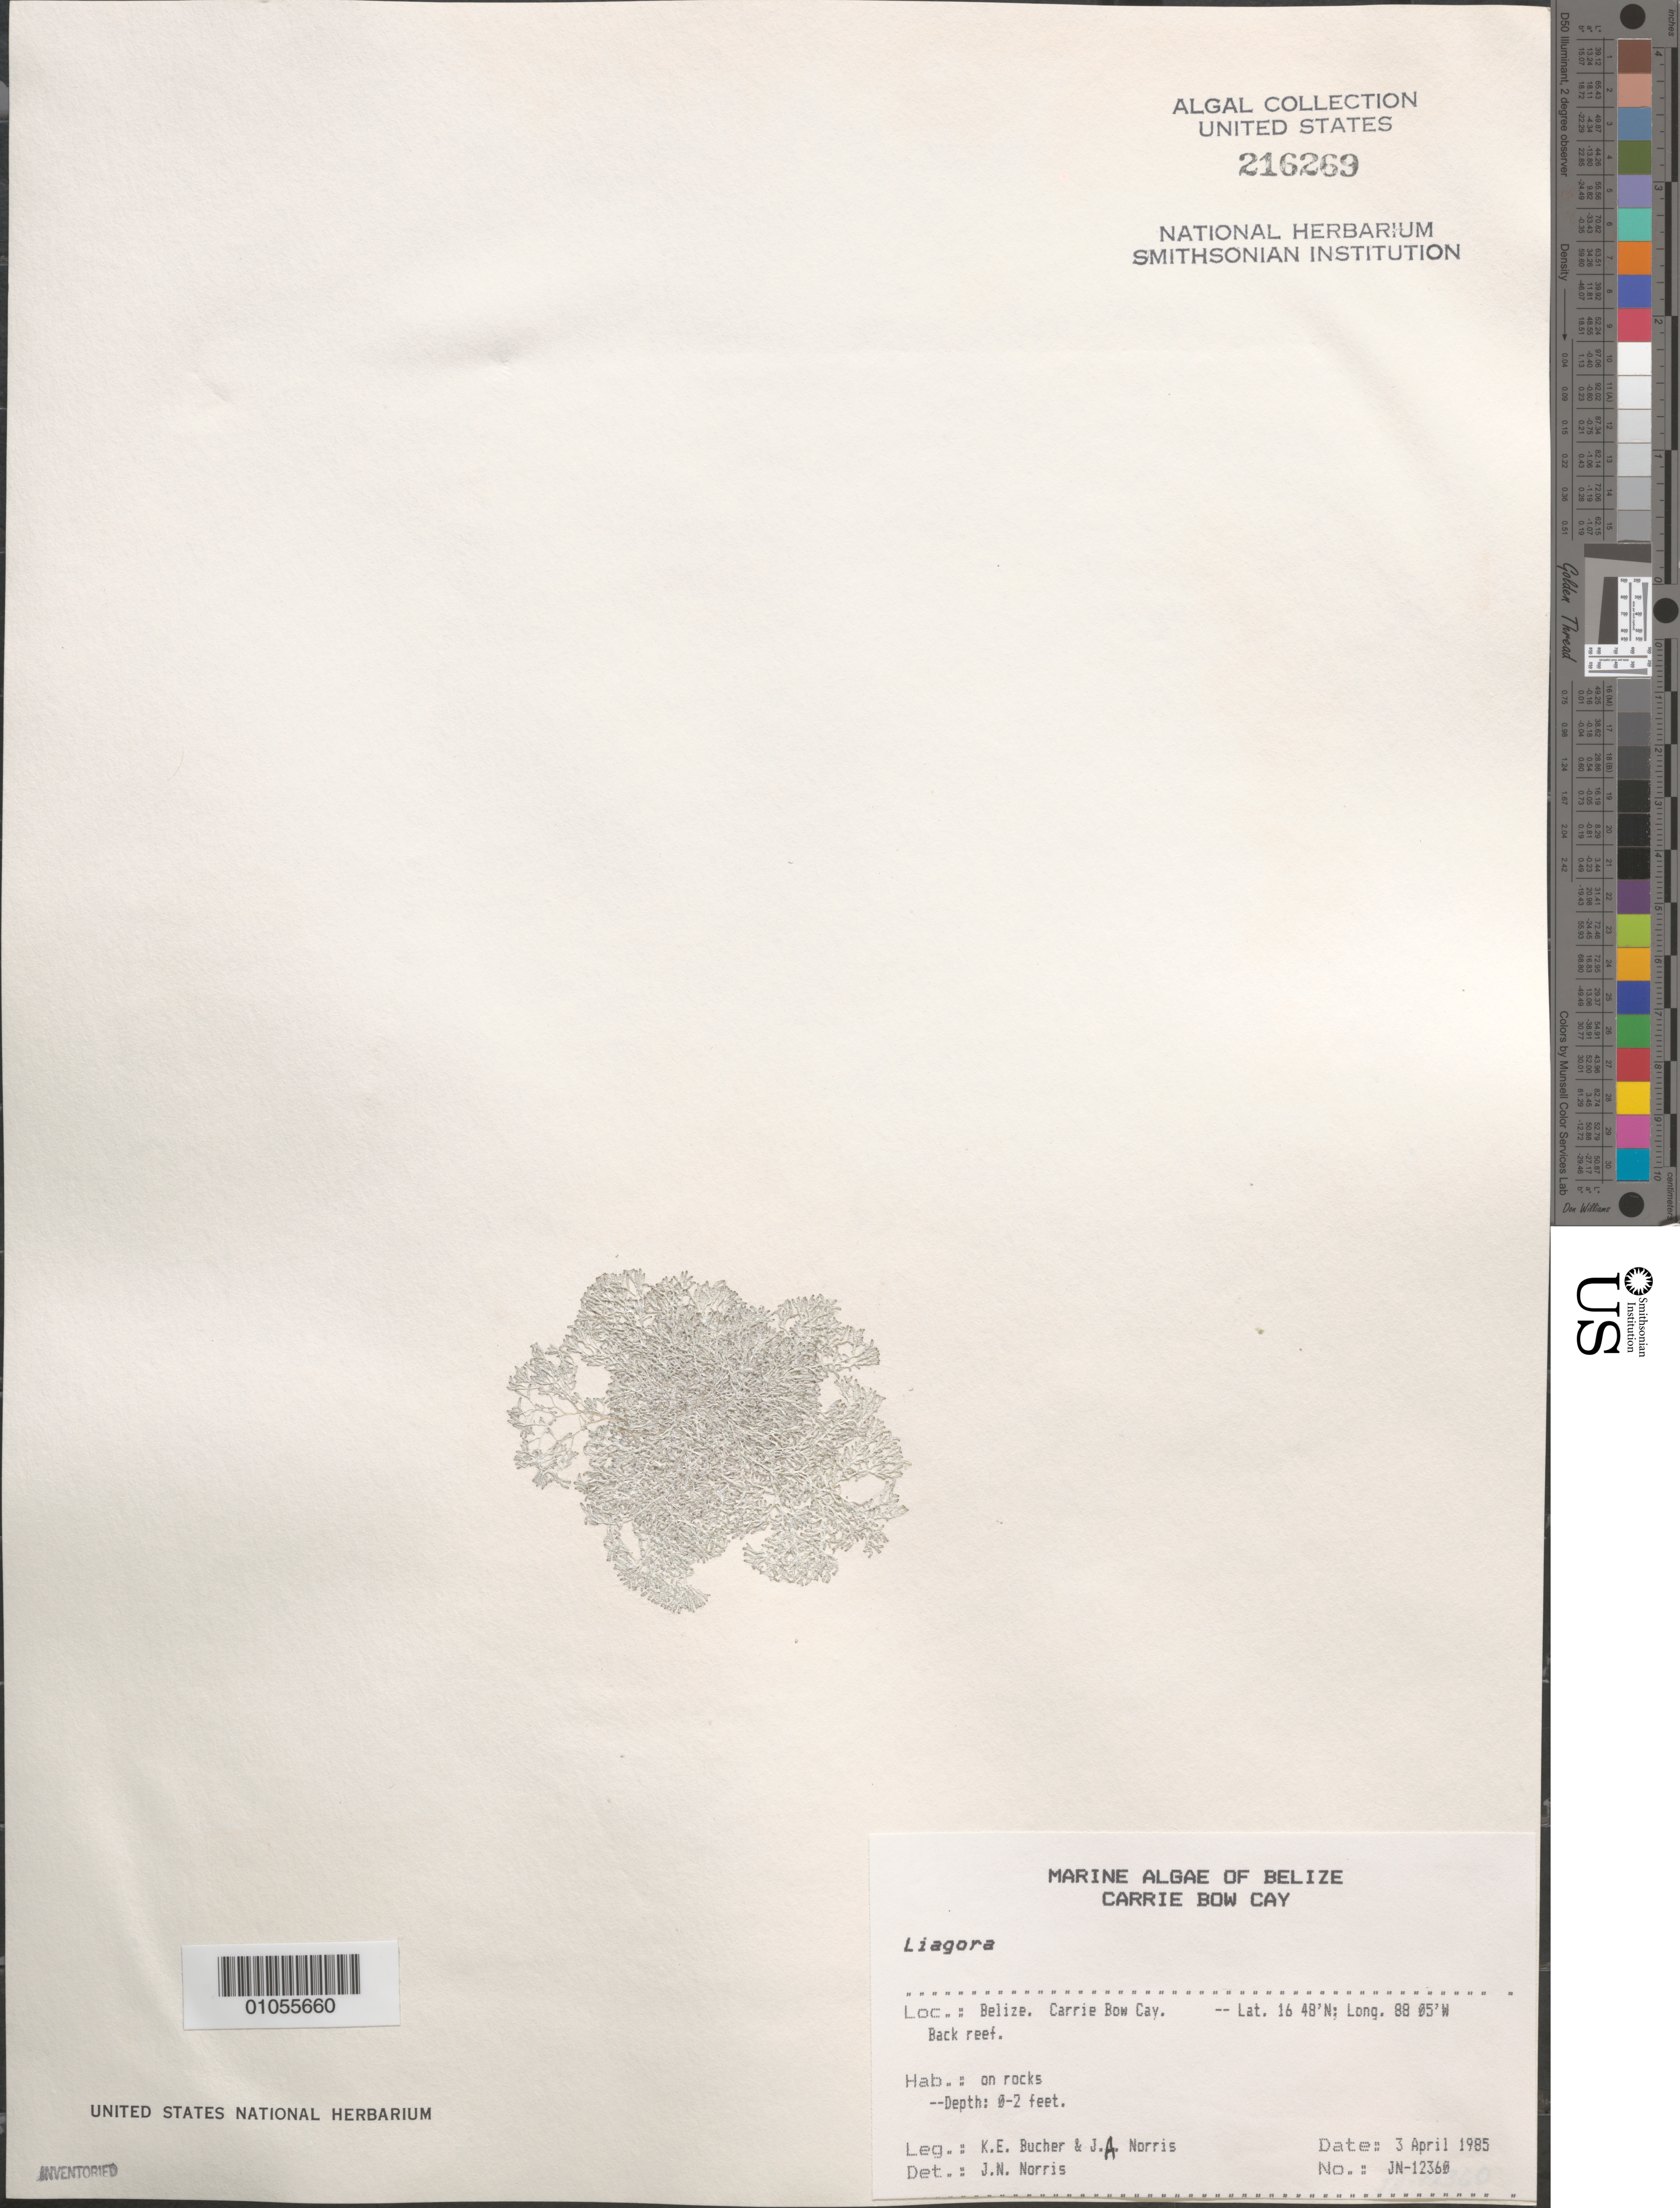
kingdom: Plantae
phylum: Rhodophyta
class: Florideophyceae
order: Nemaliales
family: Liagoraceae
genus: Liagora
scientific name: Liagora sp.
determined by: Norris, James N.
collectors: K. E. Bucher & J. A. Norris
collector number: JN-12360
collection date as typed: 03 Apr 1985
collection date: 1985-04-03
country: Belize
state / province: Stann Creek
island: Carrie Bow Cay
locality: Back reef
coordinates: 16 48'N, 88 05'W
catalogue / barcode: US 216269